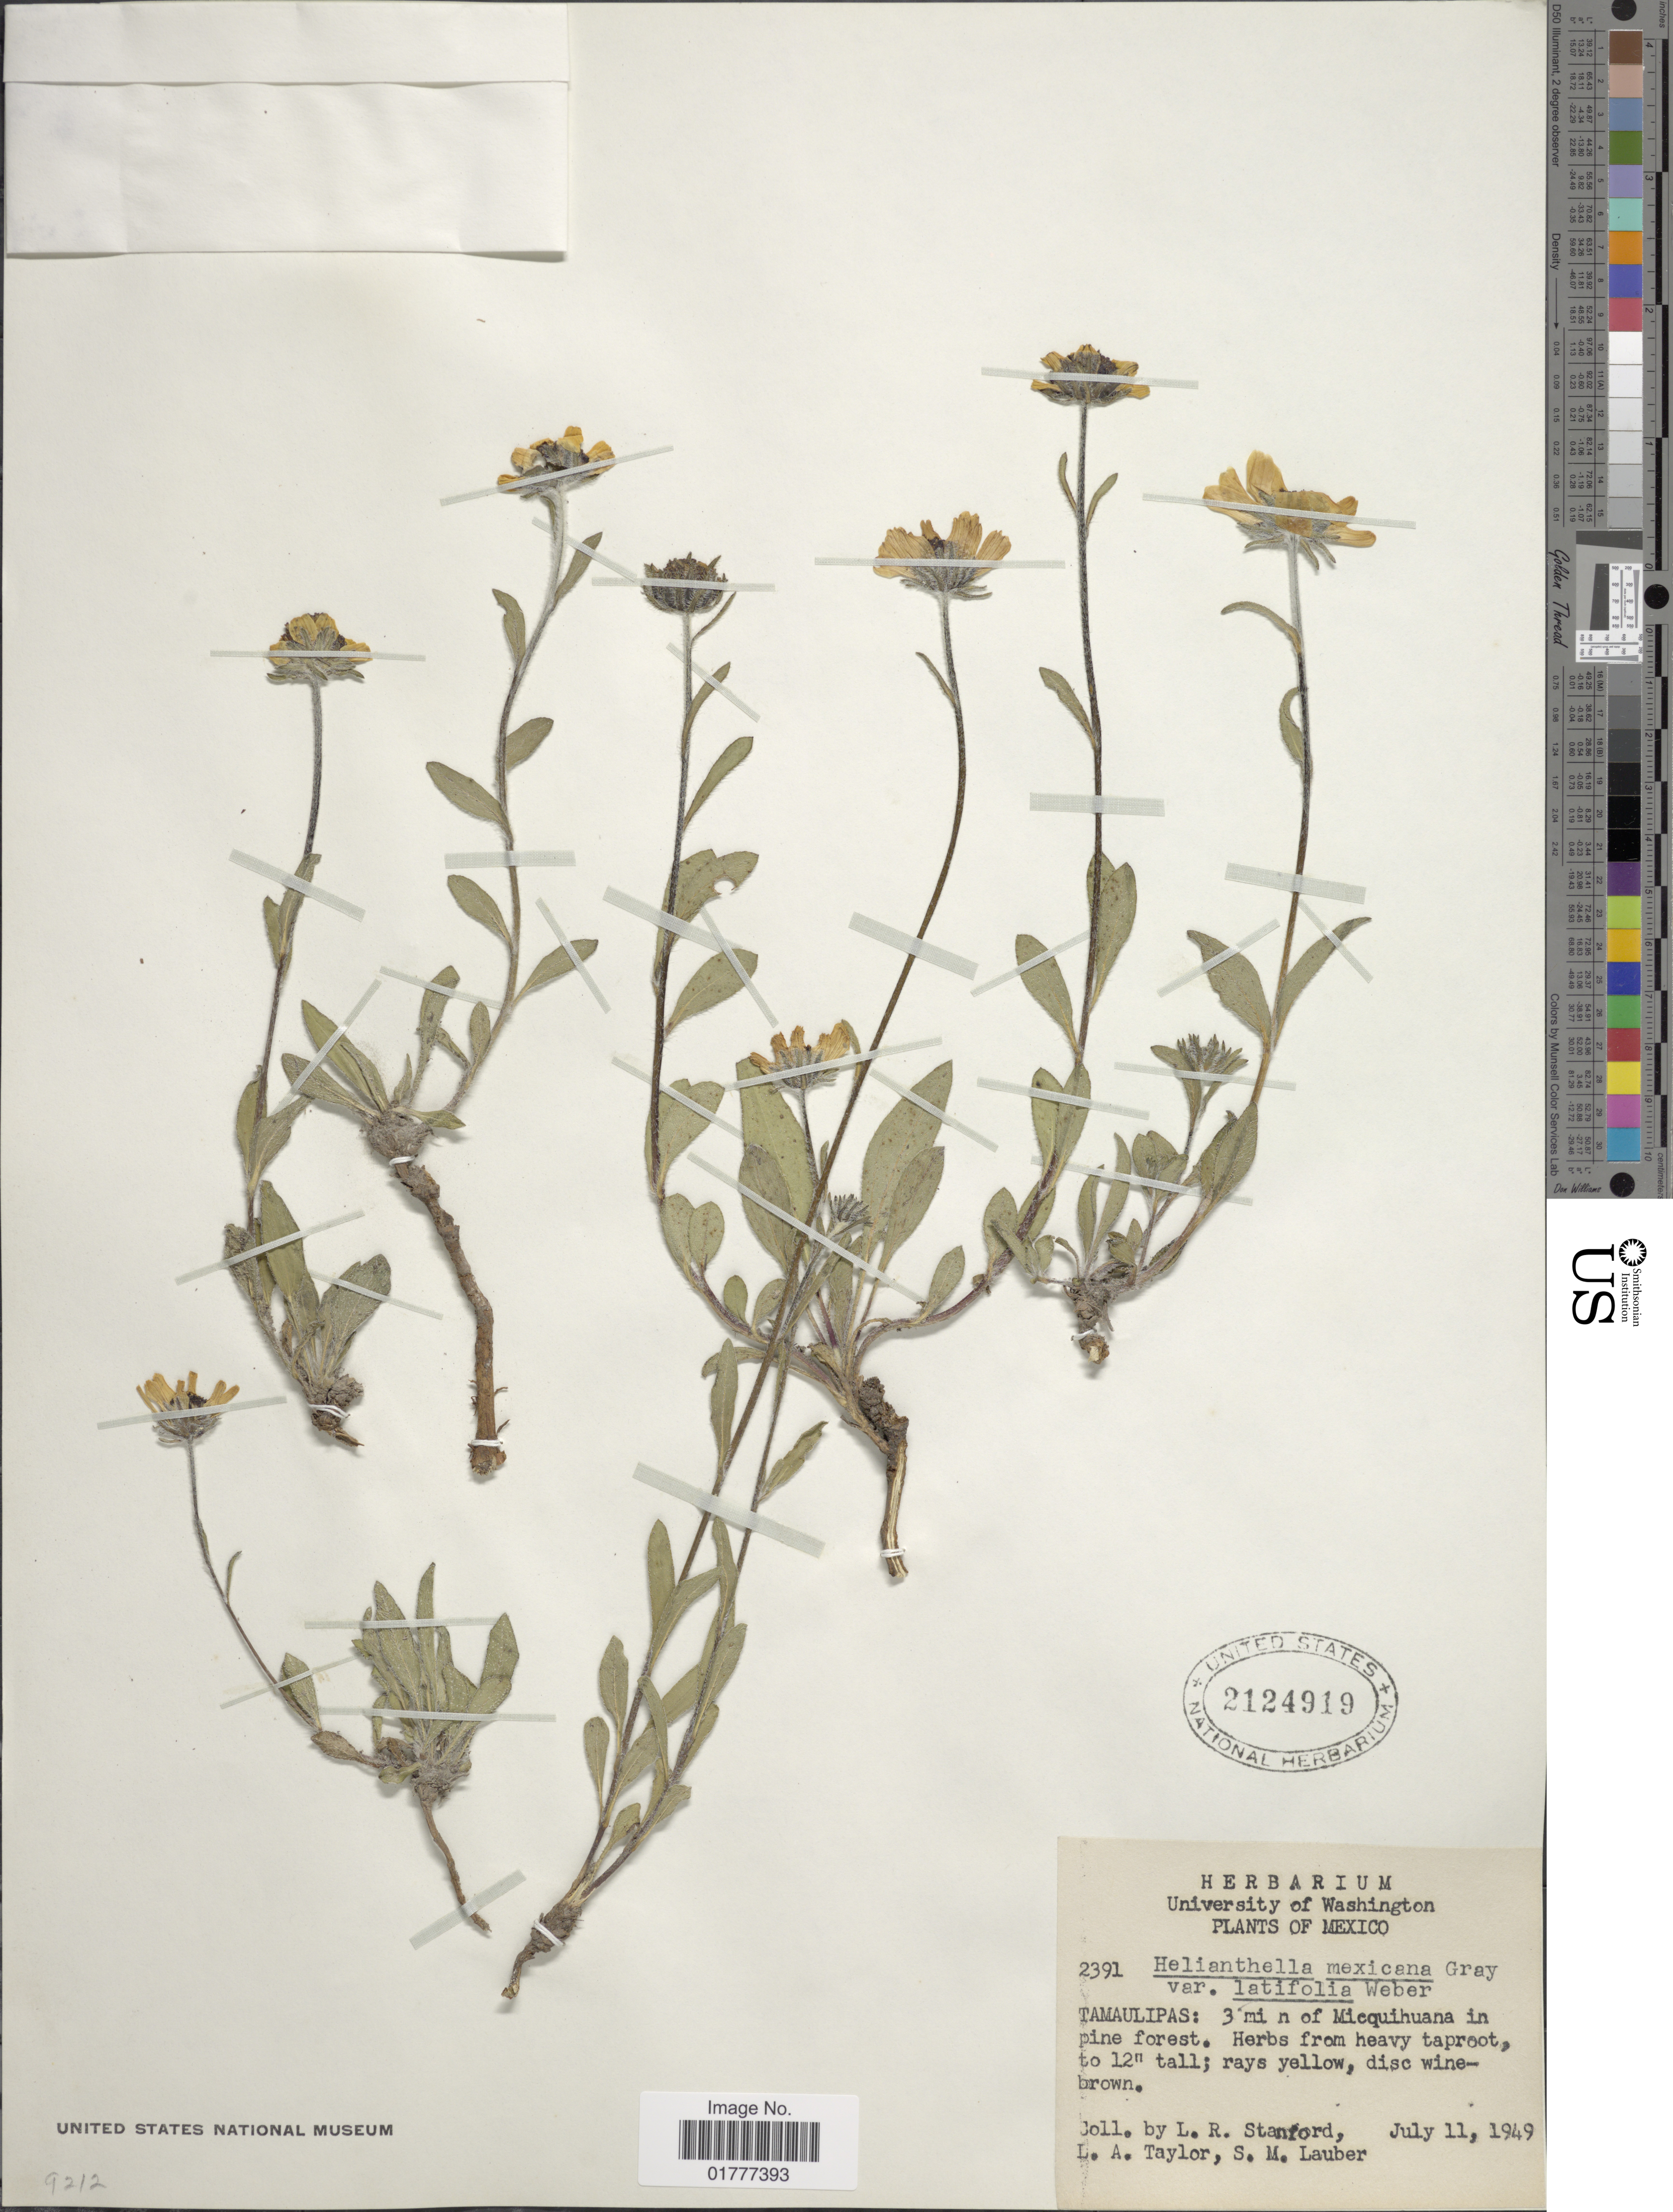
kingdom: Plantae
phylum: Tracheophyta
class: Magnoliopsida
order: Asterales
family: Asteraceae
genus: Helianthella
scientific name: Helianthella mexicana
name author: A. Gray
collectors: L. Standford, L. A. Taylor & S. M. Lauber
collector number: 2391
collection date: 1949-07-11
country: Mexico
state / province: Tamaulipas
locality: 3 mi n o Micquihuana in pine forest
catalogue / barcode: US 2124919